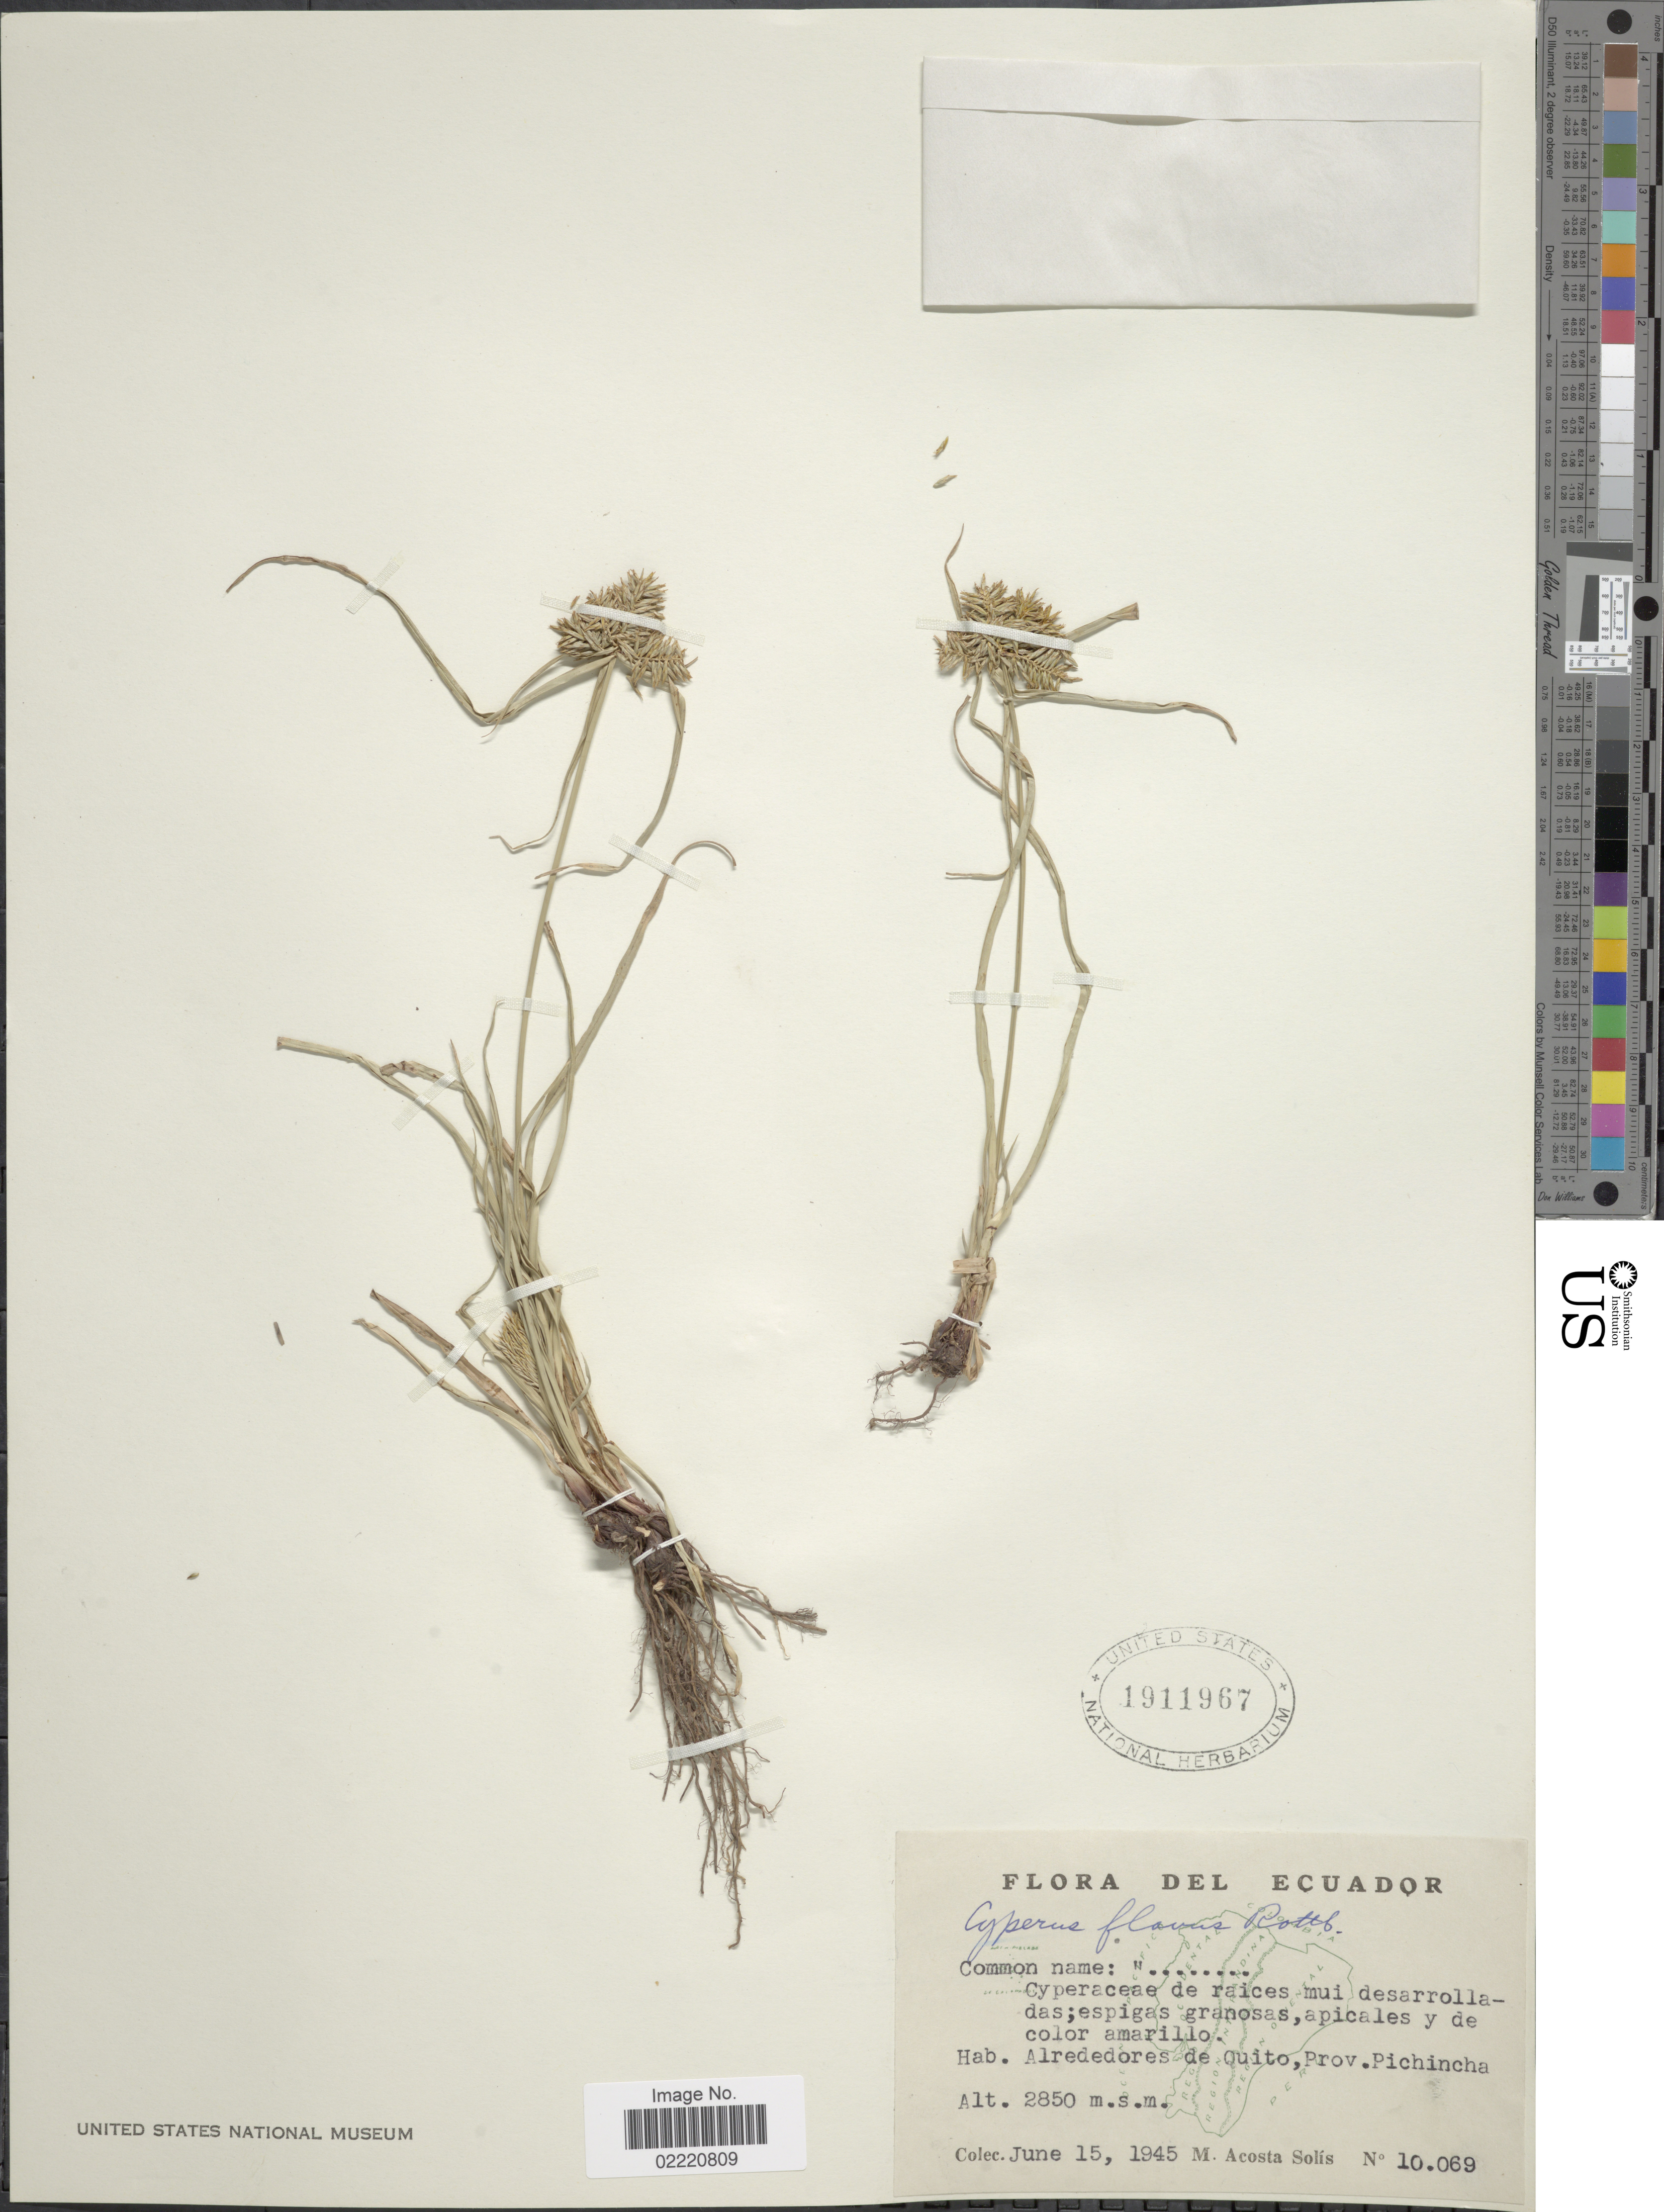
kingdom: Plantae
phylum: Tracheophyta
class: Liliopsida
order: Poales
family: Cyperaceae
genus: Cyperus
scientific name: Cyperus aggregatus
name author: (Willd.) Endl.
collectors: M. Acosta Solis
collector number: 10069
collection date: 1945-06-15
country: Ecuador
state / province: Pichincha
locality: Alrededores de Quito, Prov. Pichincha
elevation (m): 2850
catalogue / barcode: US 1911967